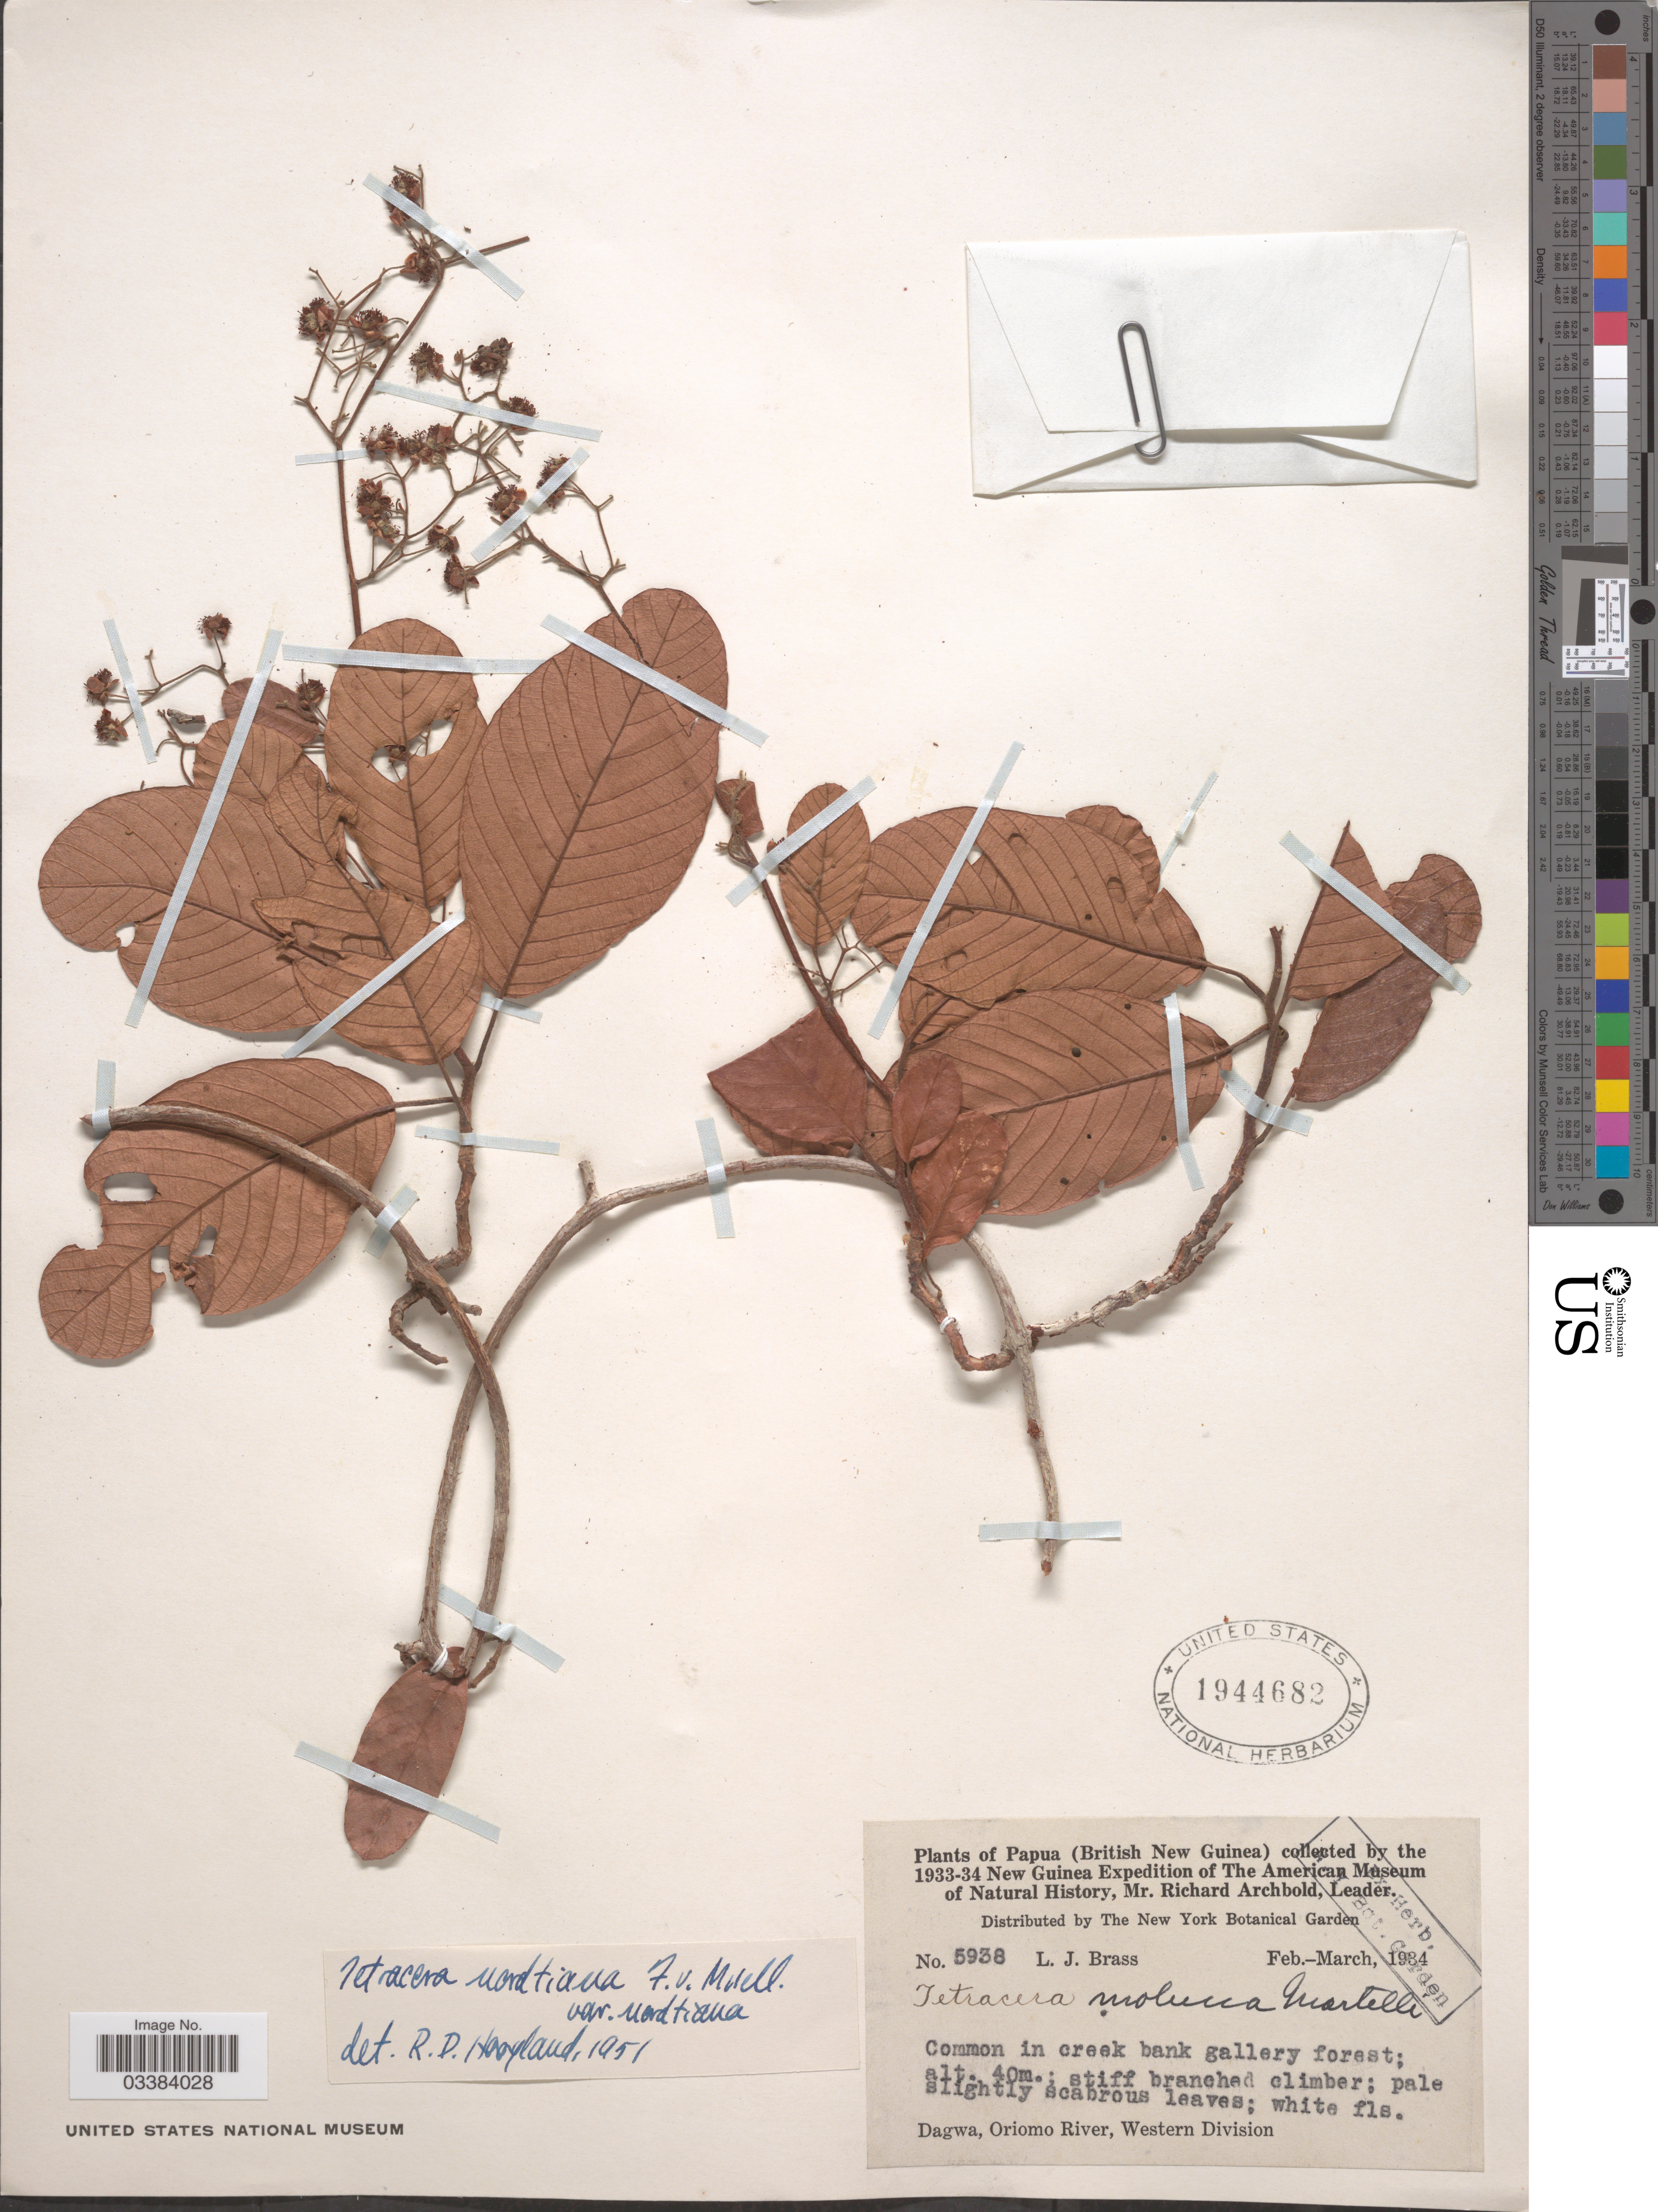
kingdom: Plantae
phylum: Tracheophyta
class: Magnoliopsida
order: Dilleniales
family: Dilleniaceae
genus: Tetracera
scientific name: Tetracera nordtiana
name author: F. Muell.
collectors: L. J. Brass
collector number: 5938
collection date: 1934-02/1934-03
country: Papua New Guinea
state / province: Manus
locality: Papua (British New Guinea). Dagwa, Oriomo River, Western Division.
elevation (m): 40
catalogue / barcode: US 1944682